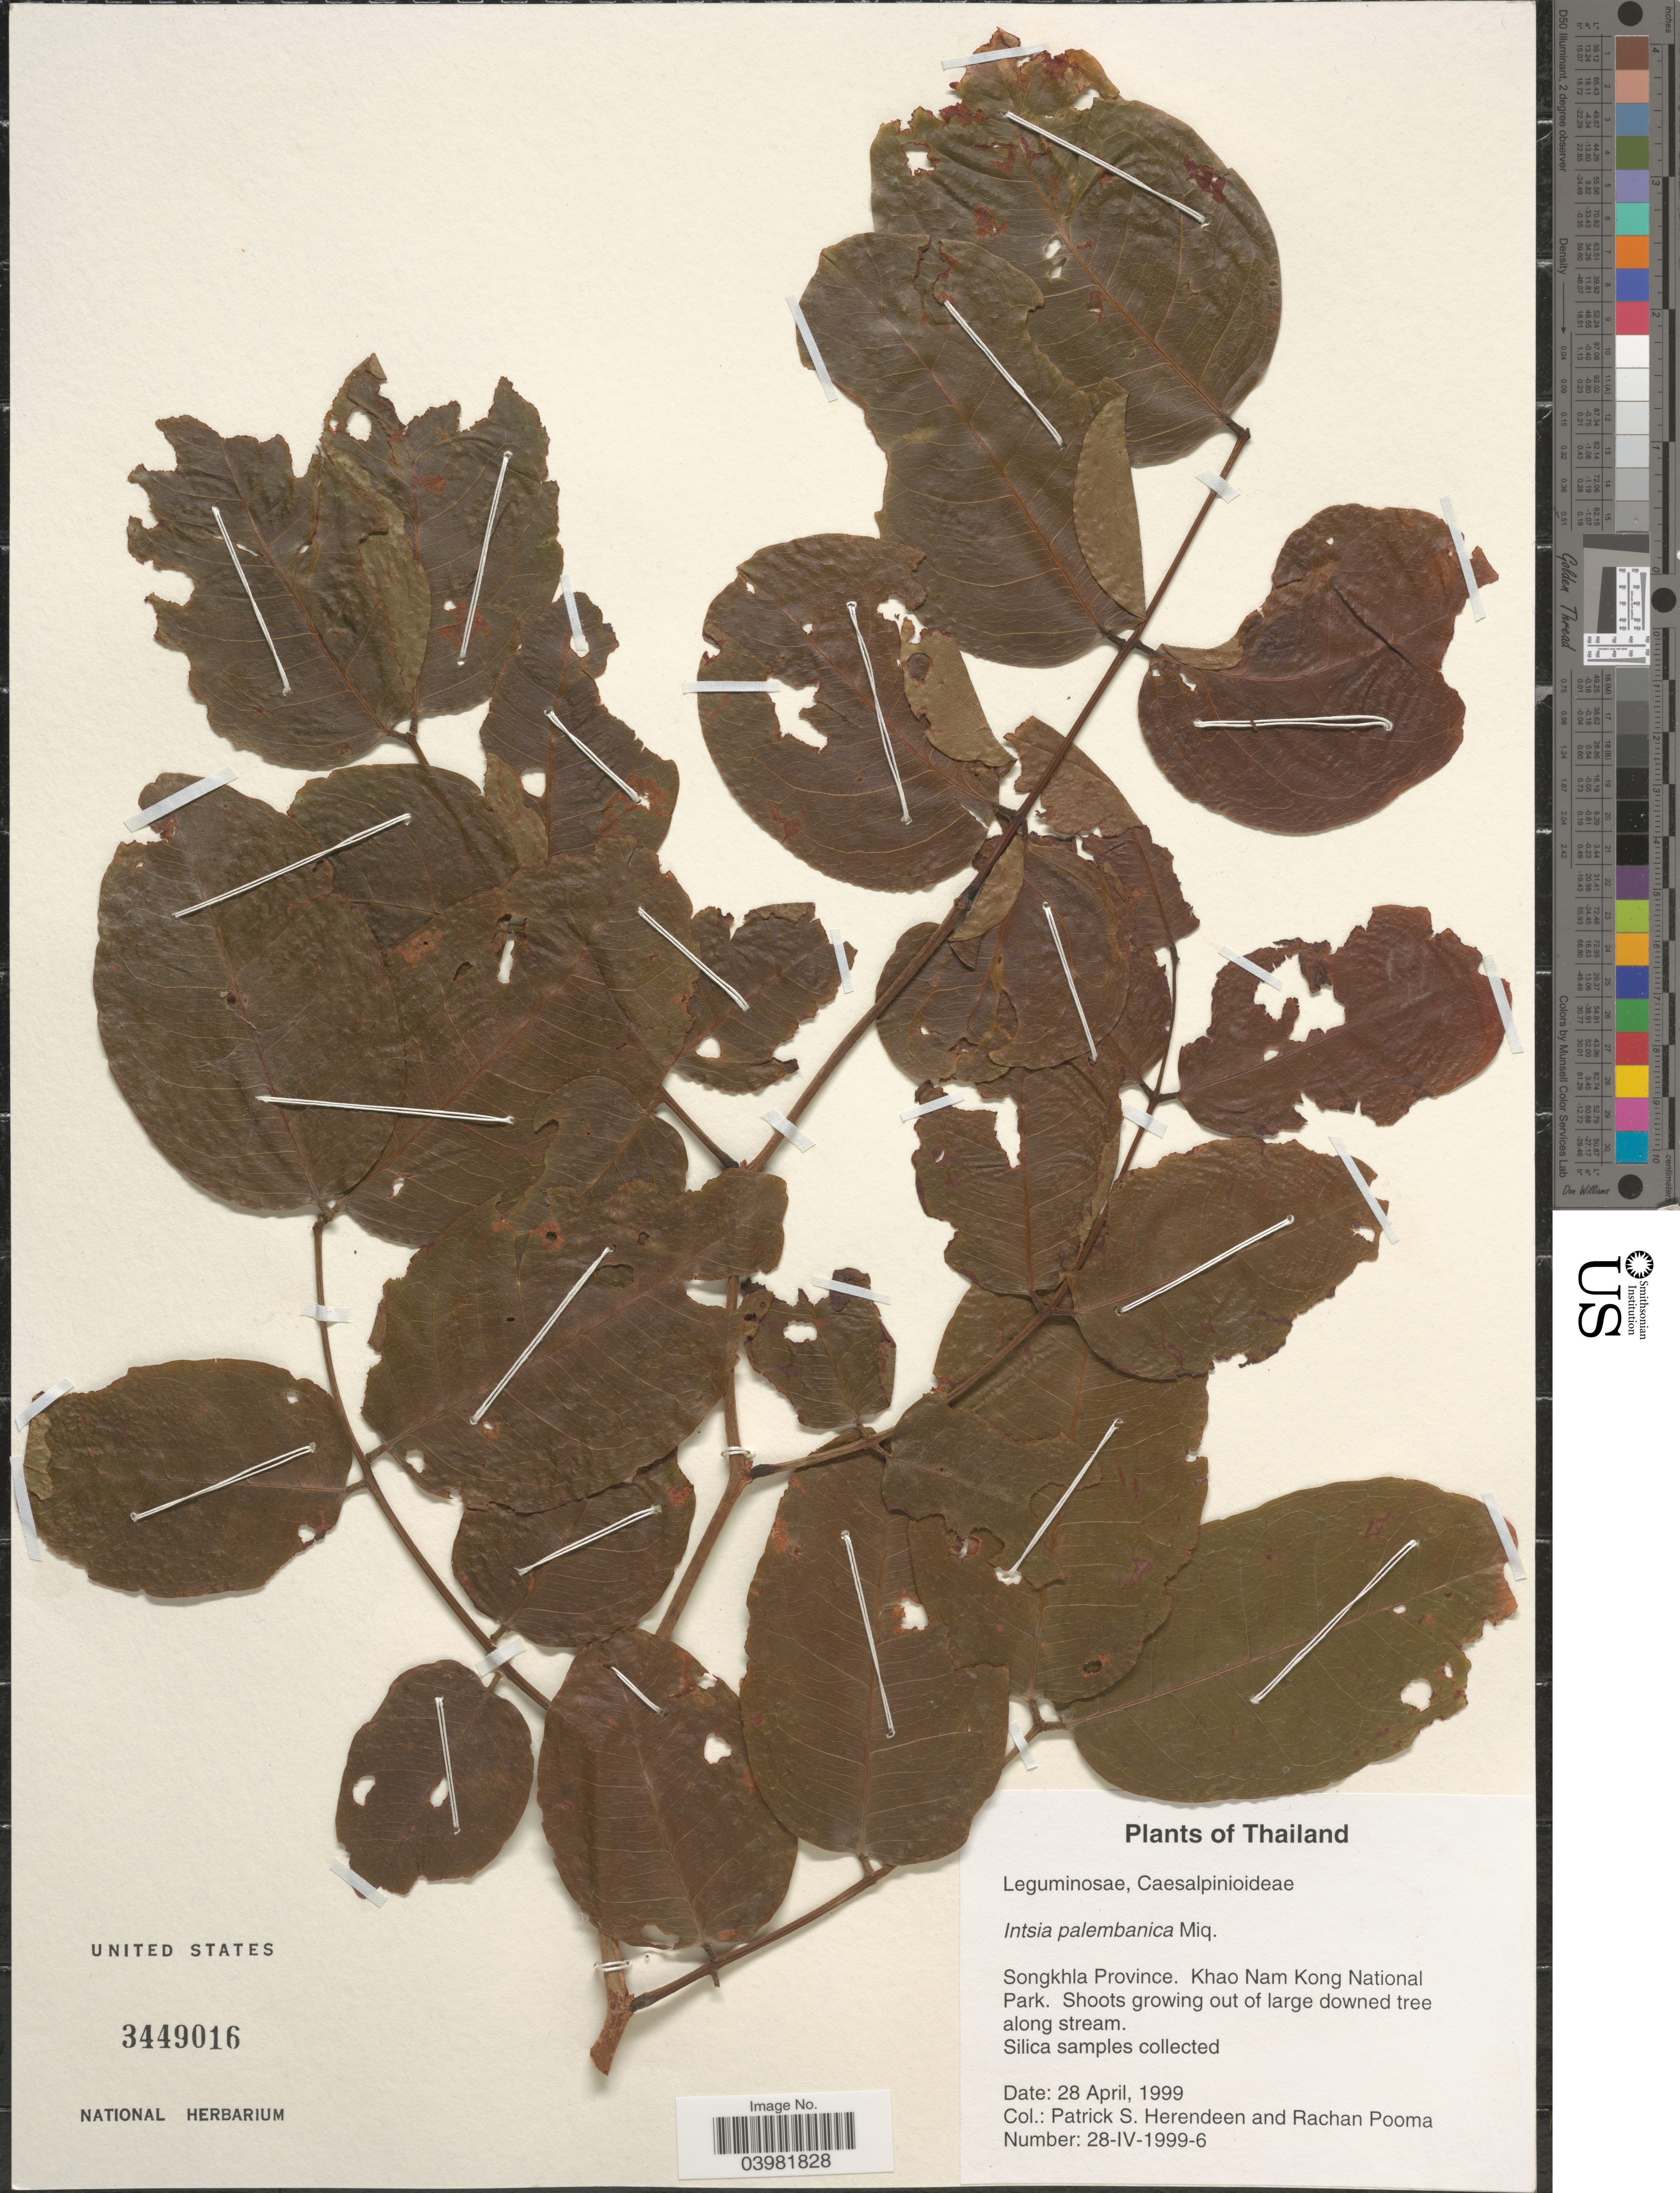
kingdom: Plantae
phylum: Tracheophyta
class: Magnoliopsida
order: Fabales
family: Fabaceae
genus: Intsia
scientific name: Intsia palembanica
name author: Miq.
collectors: P. S. Herendeen & R. Pooma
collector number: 28-IV-1999-6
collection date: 1999-04-28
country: Thailand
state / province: Songkhla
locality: Khao Nam Kong National Park. Along stream.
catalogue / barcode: US 3449016